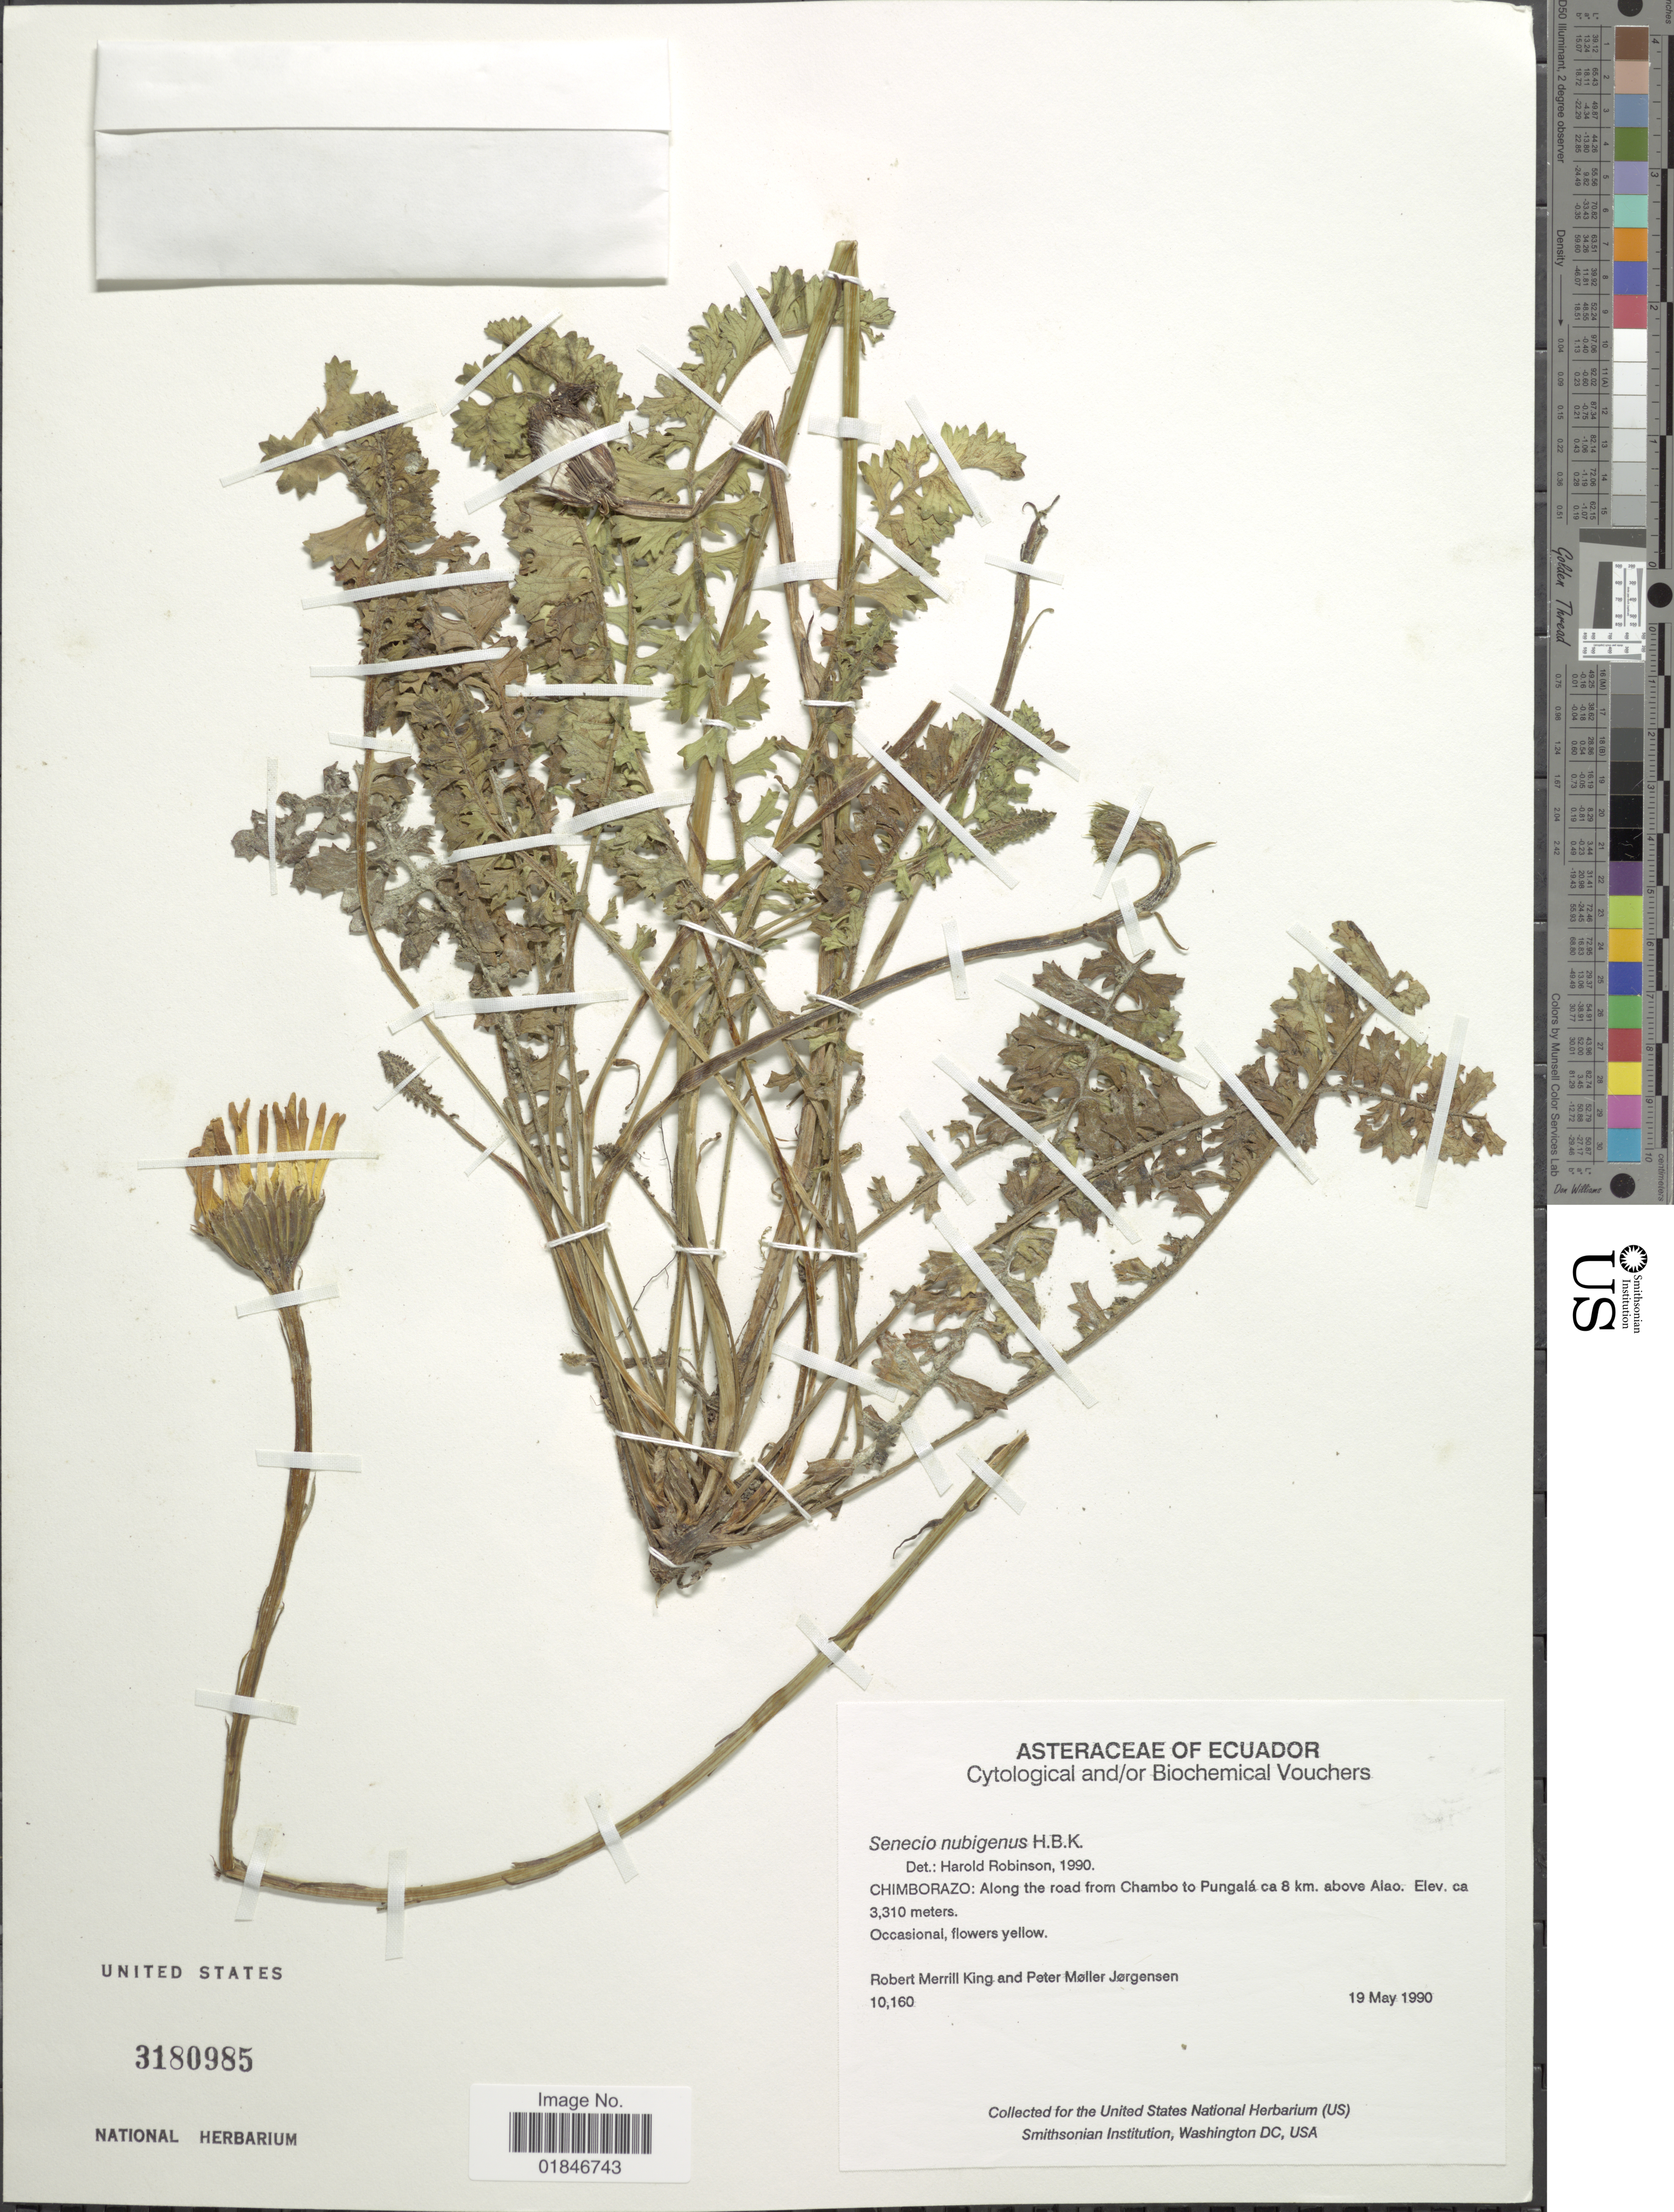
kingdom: Plantae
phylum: Tracheophyta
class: Magnoliopsida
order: Asterales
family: Asteraceae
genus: Dorobaea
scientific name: Dorobaea pimpinellifolia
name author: (Kunth) B. Nord.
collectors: R. M. King & P. M. Jørgensen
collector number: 10160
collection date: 1990-05-19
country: Ecuador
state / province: Chimborazo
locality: Chimborazo: Along the road from Chambo to Pungala ca 8 km above alao.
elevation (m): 3310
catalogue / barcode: US 3180985